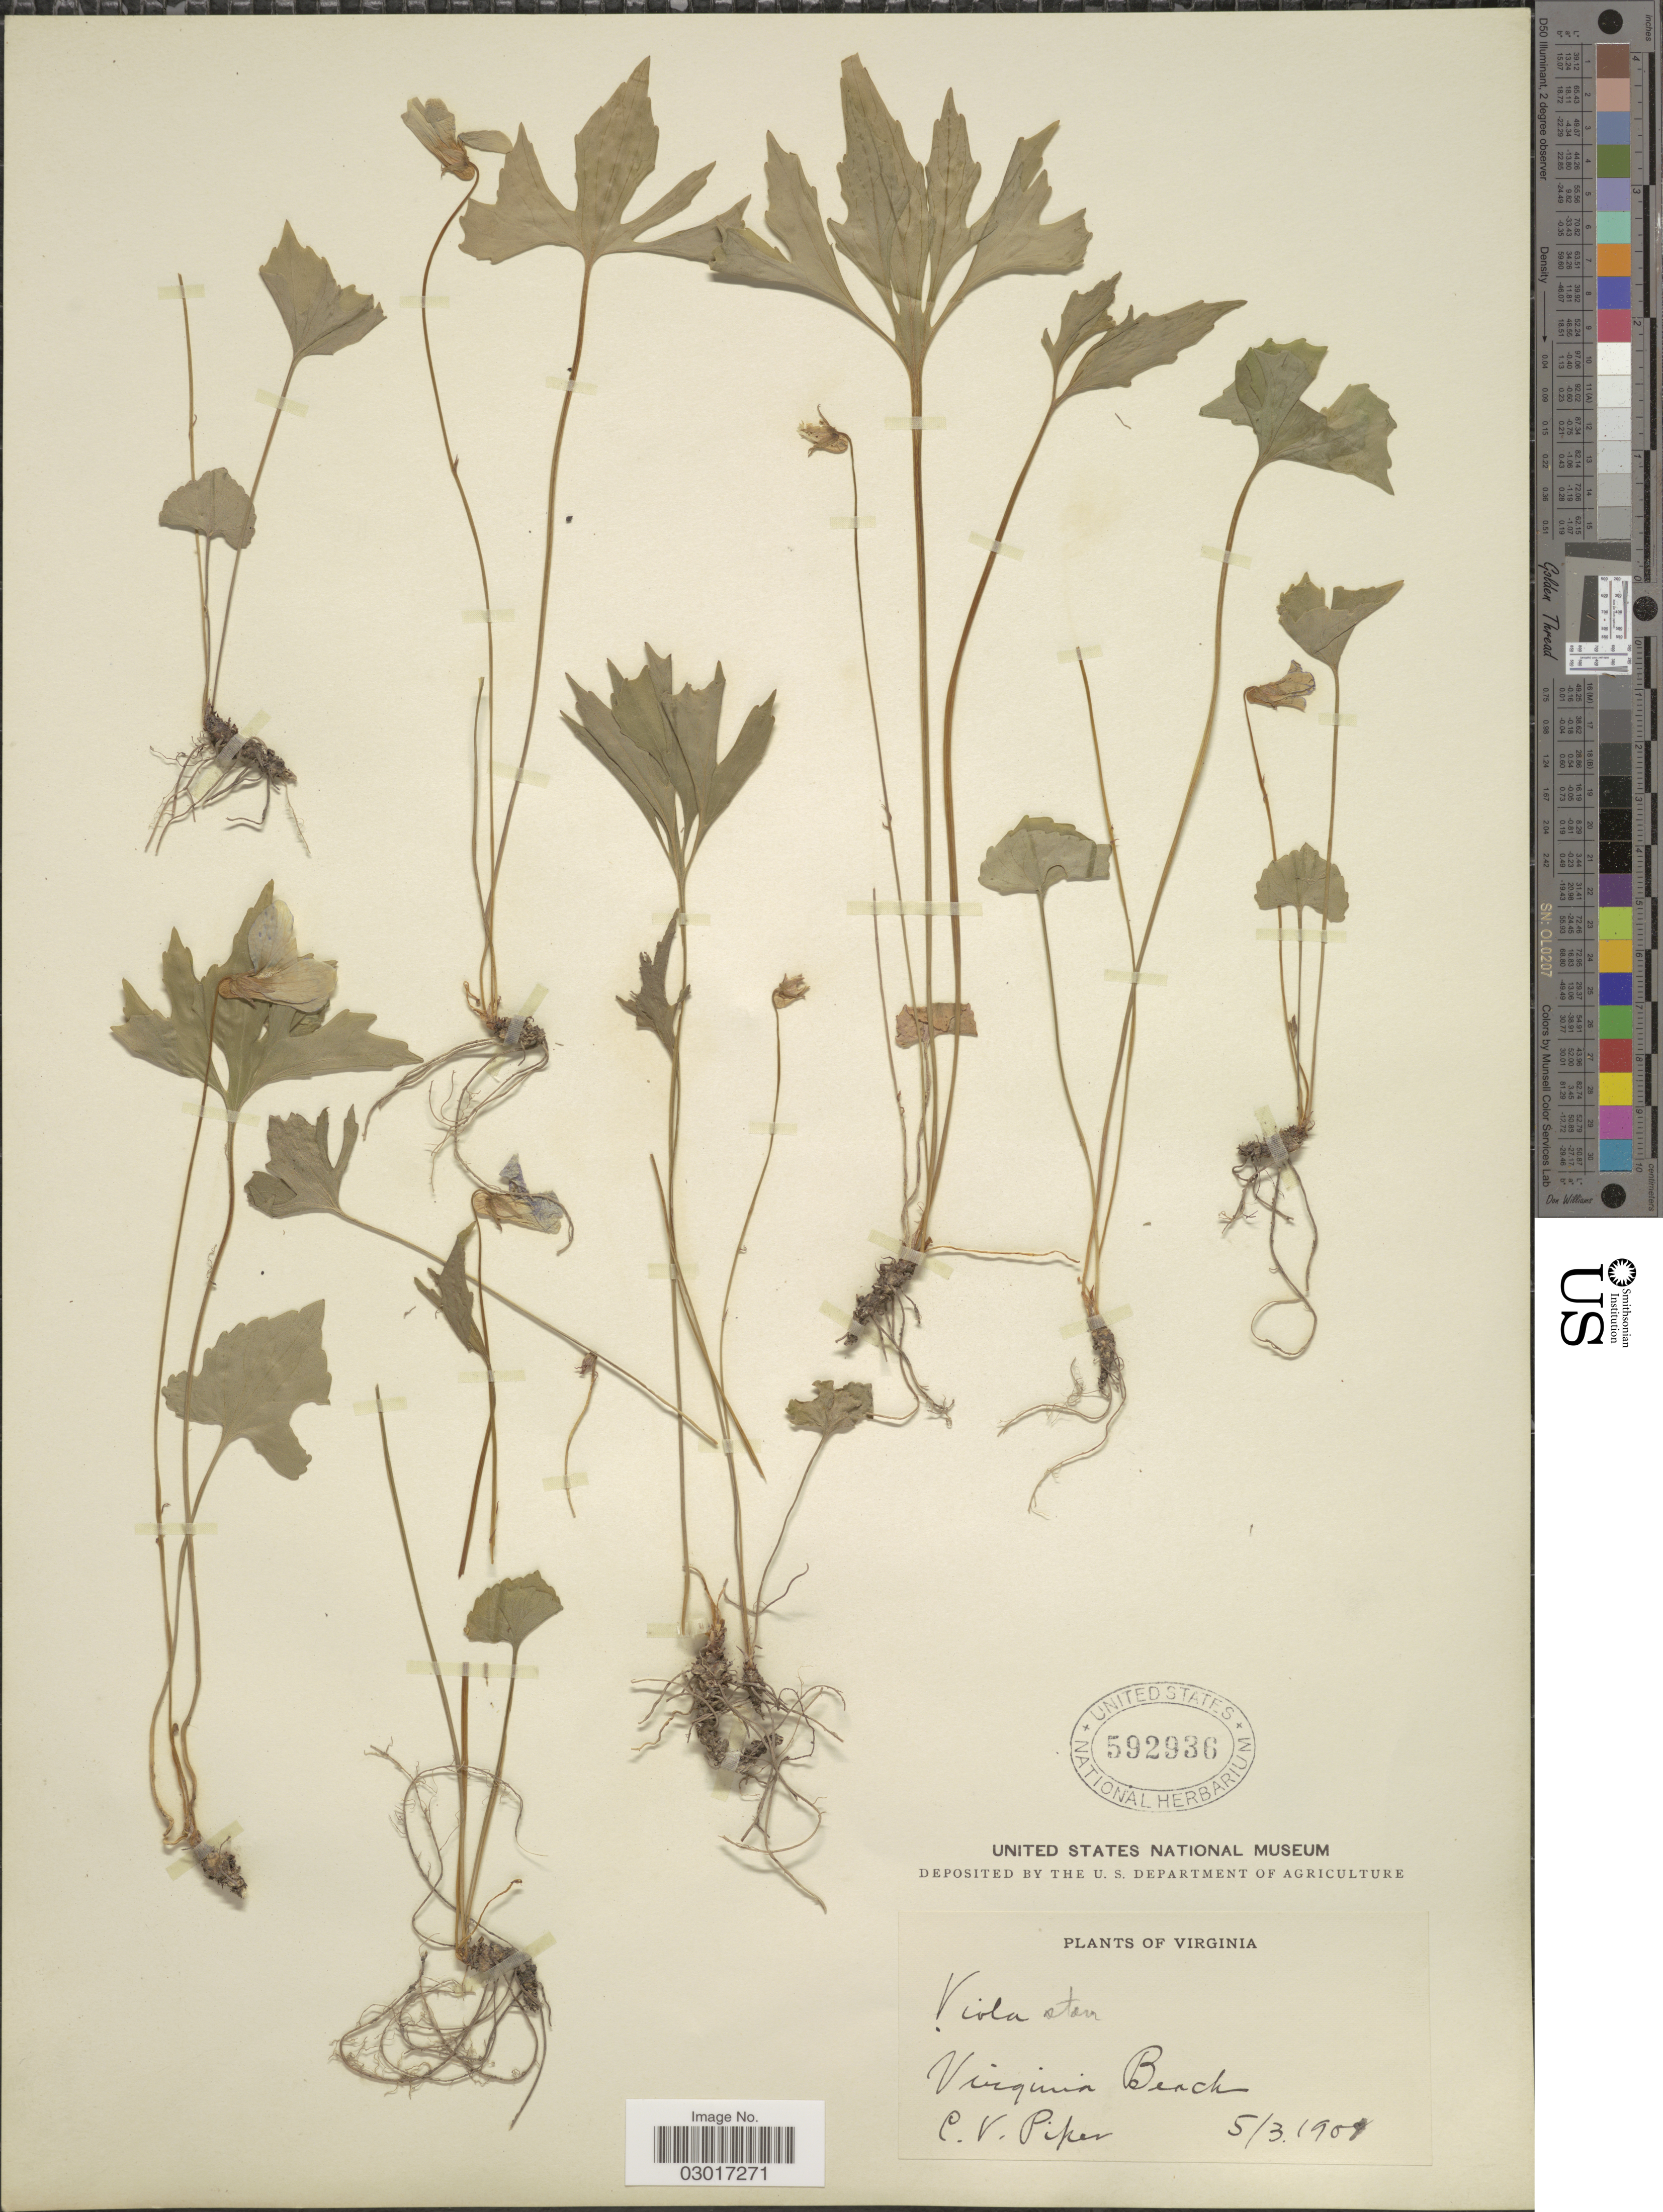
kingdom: Plantae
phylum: Tracheophyta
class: Magnoliopsida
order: Malpighiales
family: Violaceae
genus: Viola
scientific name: Viola stoneana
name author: House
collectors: C. V. Piper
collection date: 1908-05-03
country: United States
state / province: Virginia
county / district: City of Virginia Beach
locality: Virginia Beach.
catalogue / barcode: US 592936